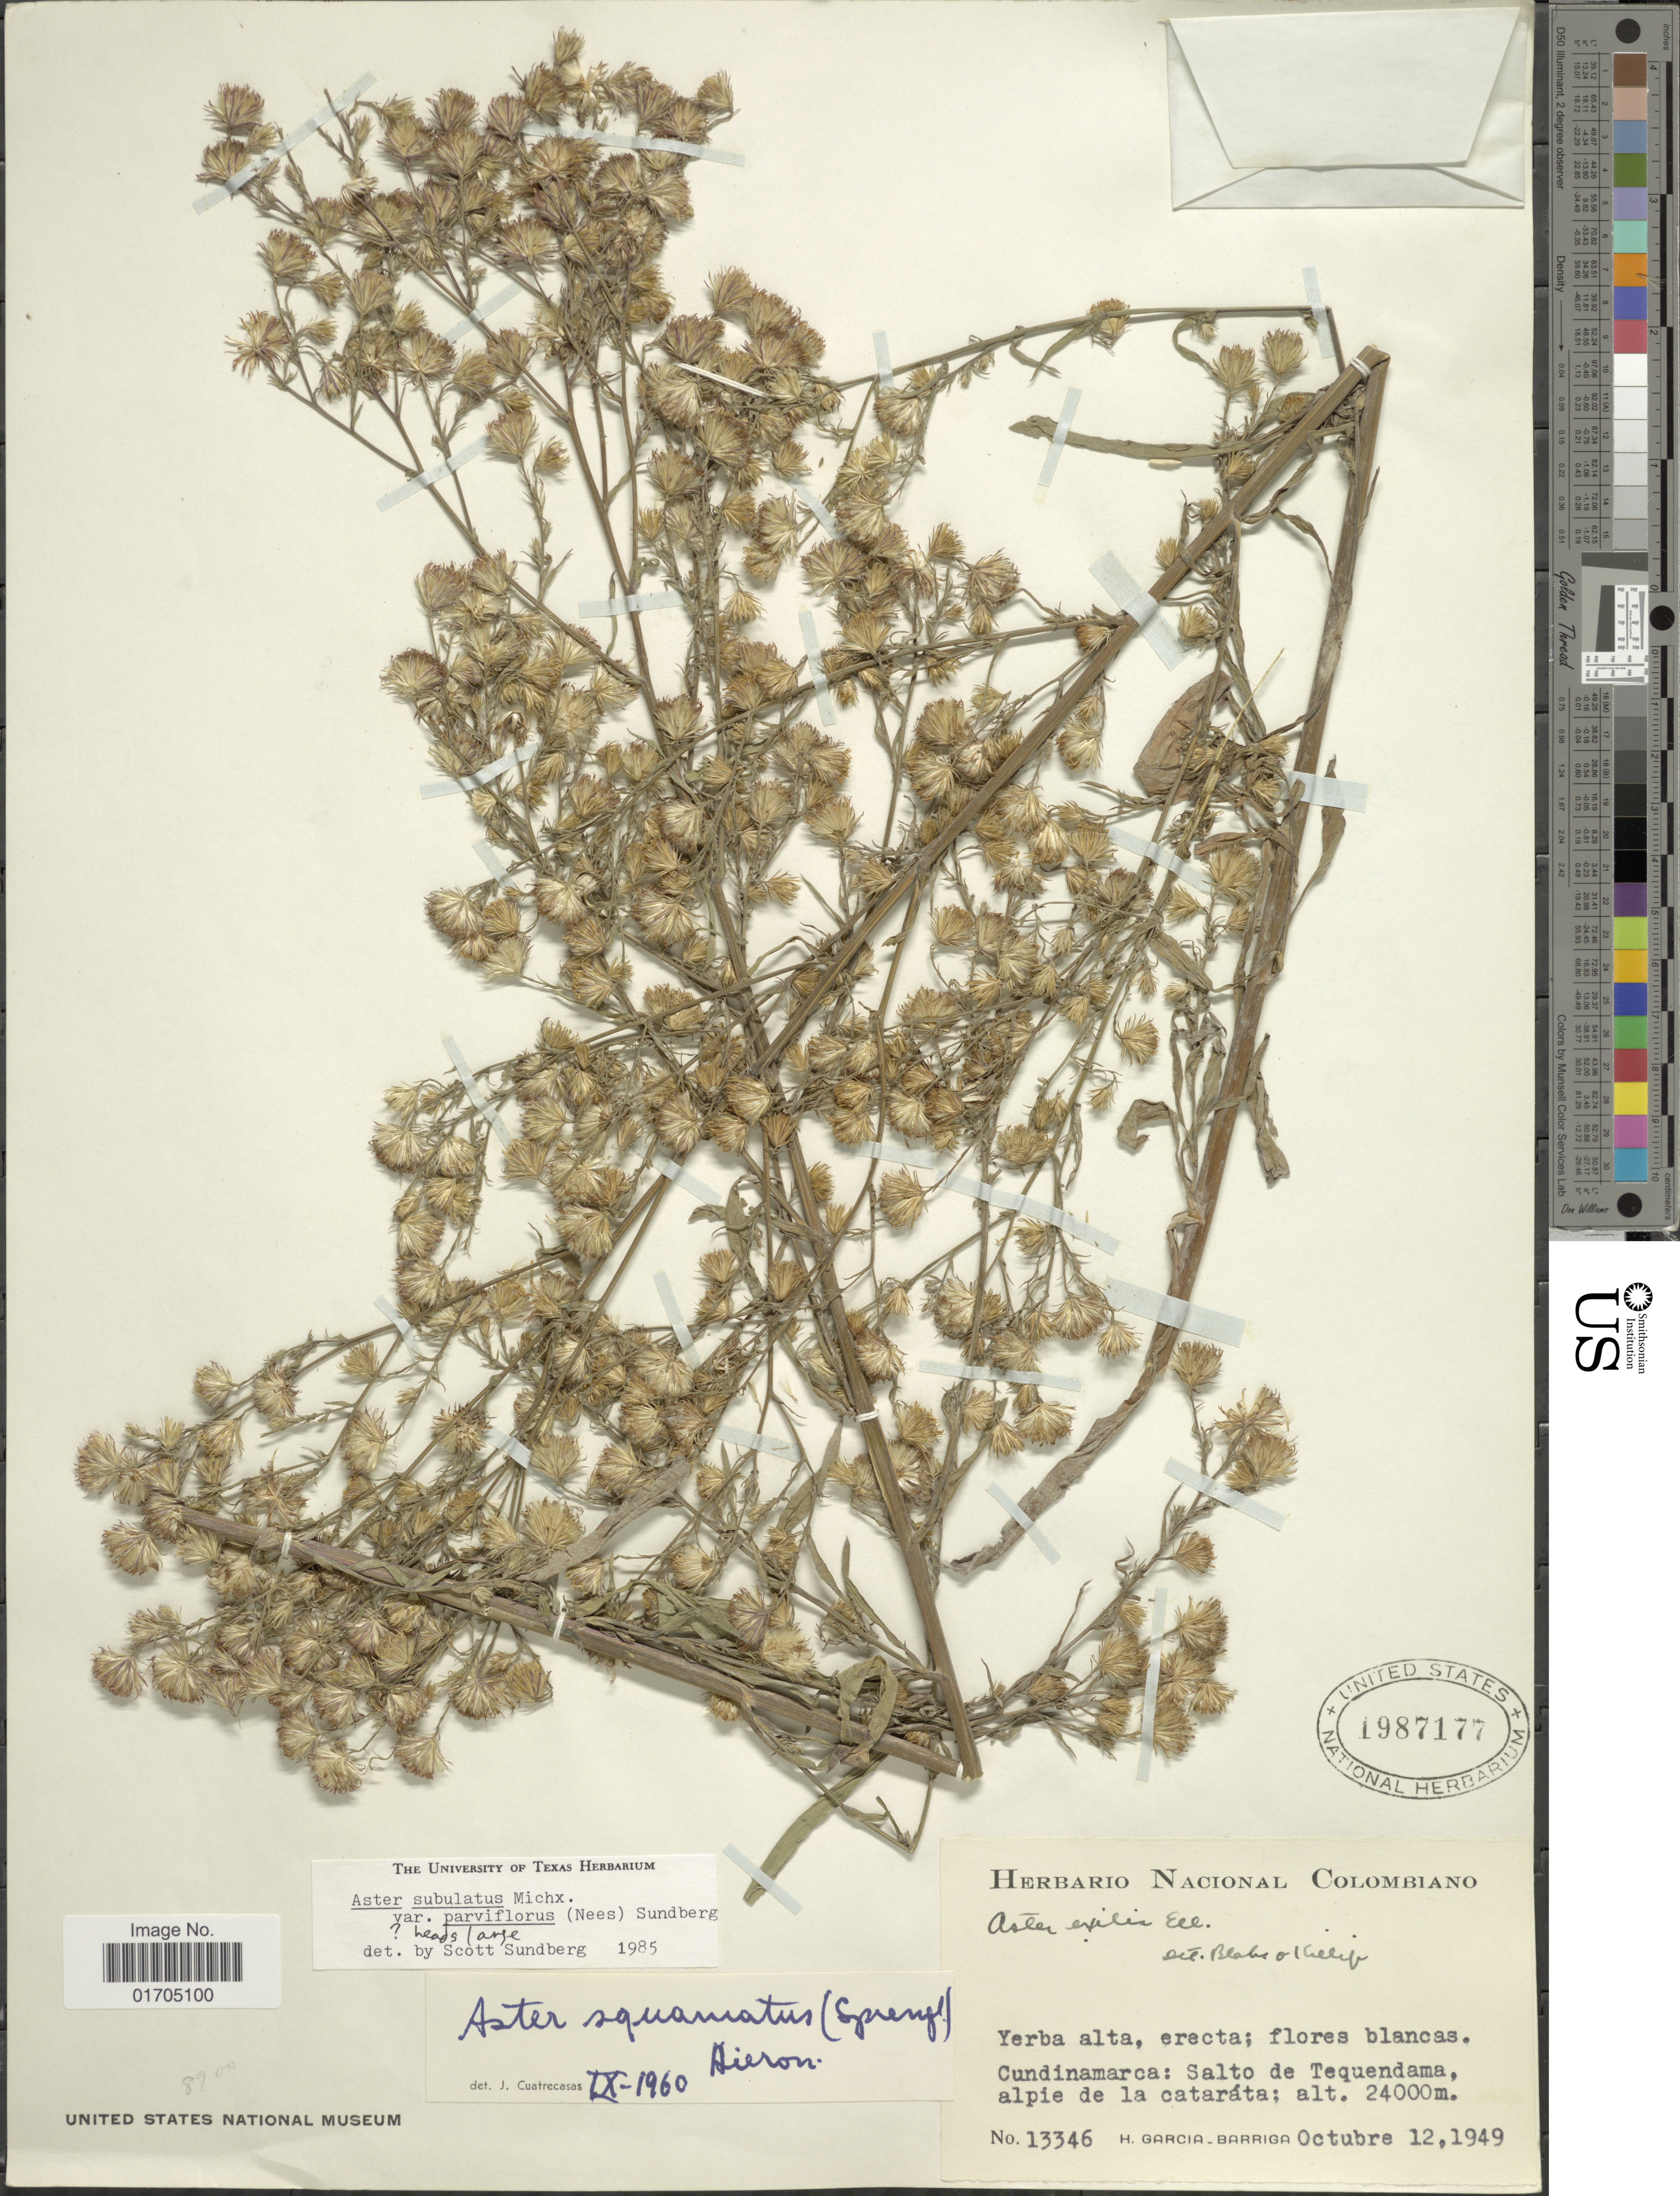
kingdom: Plantae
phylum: Tracheophyta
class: Magnoliopsida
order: Asterales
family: Asteraceae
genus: Symphyotrichum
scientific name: Symphyotrichum subulatum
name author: (Michx.) G.L. Nesom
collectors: H. García Barriga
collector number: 13346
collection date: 1949-10-12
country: Colombia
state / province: Cundinamarca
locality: Salto de Tequendama, alpie de cataráta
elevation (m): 24000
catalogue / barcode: US 1987177